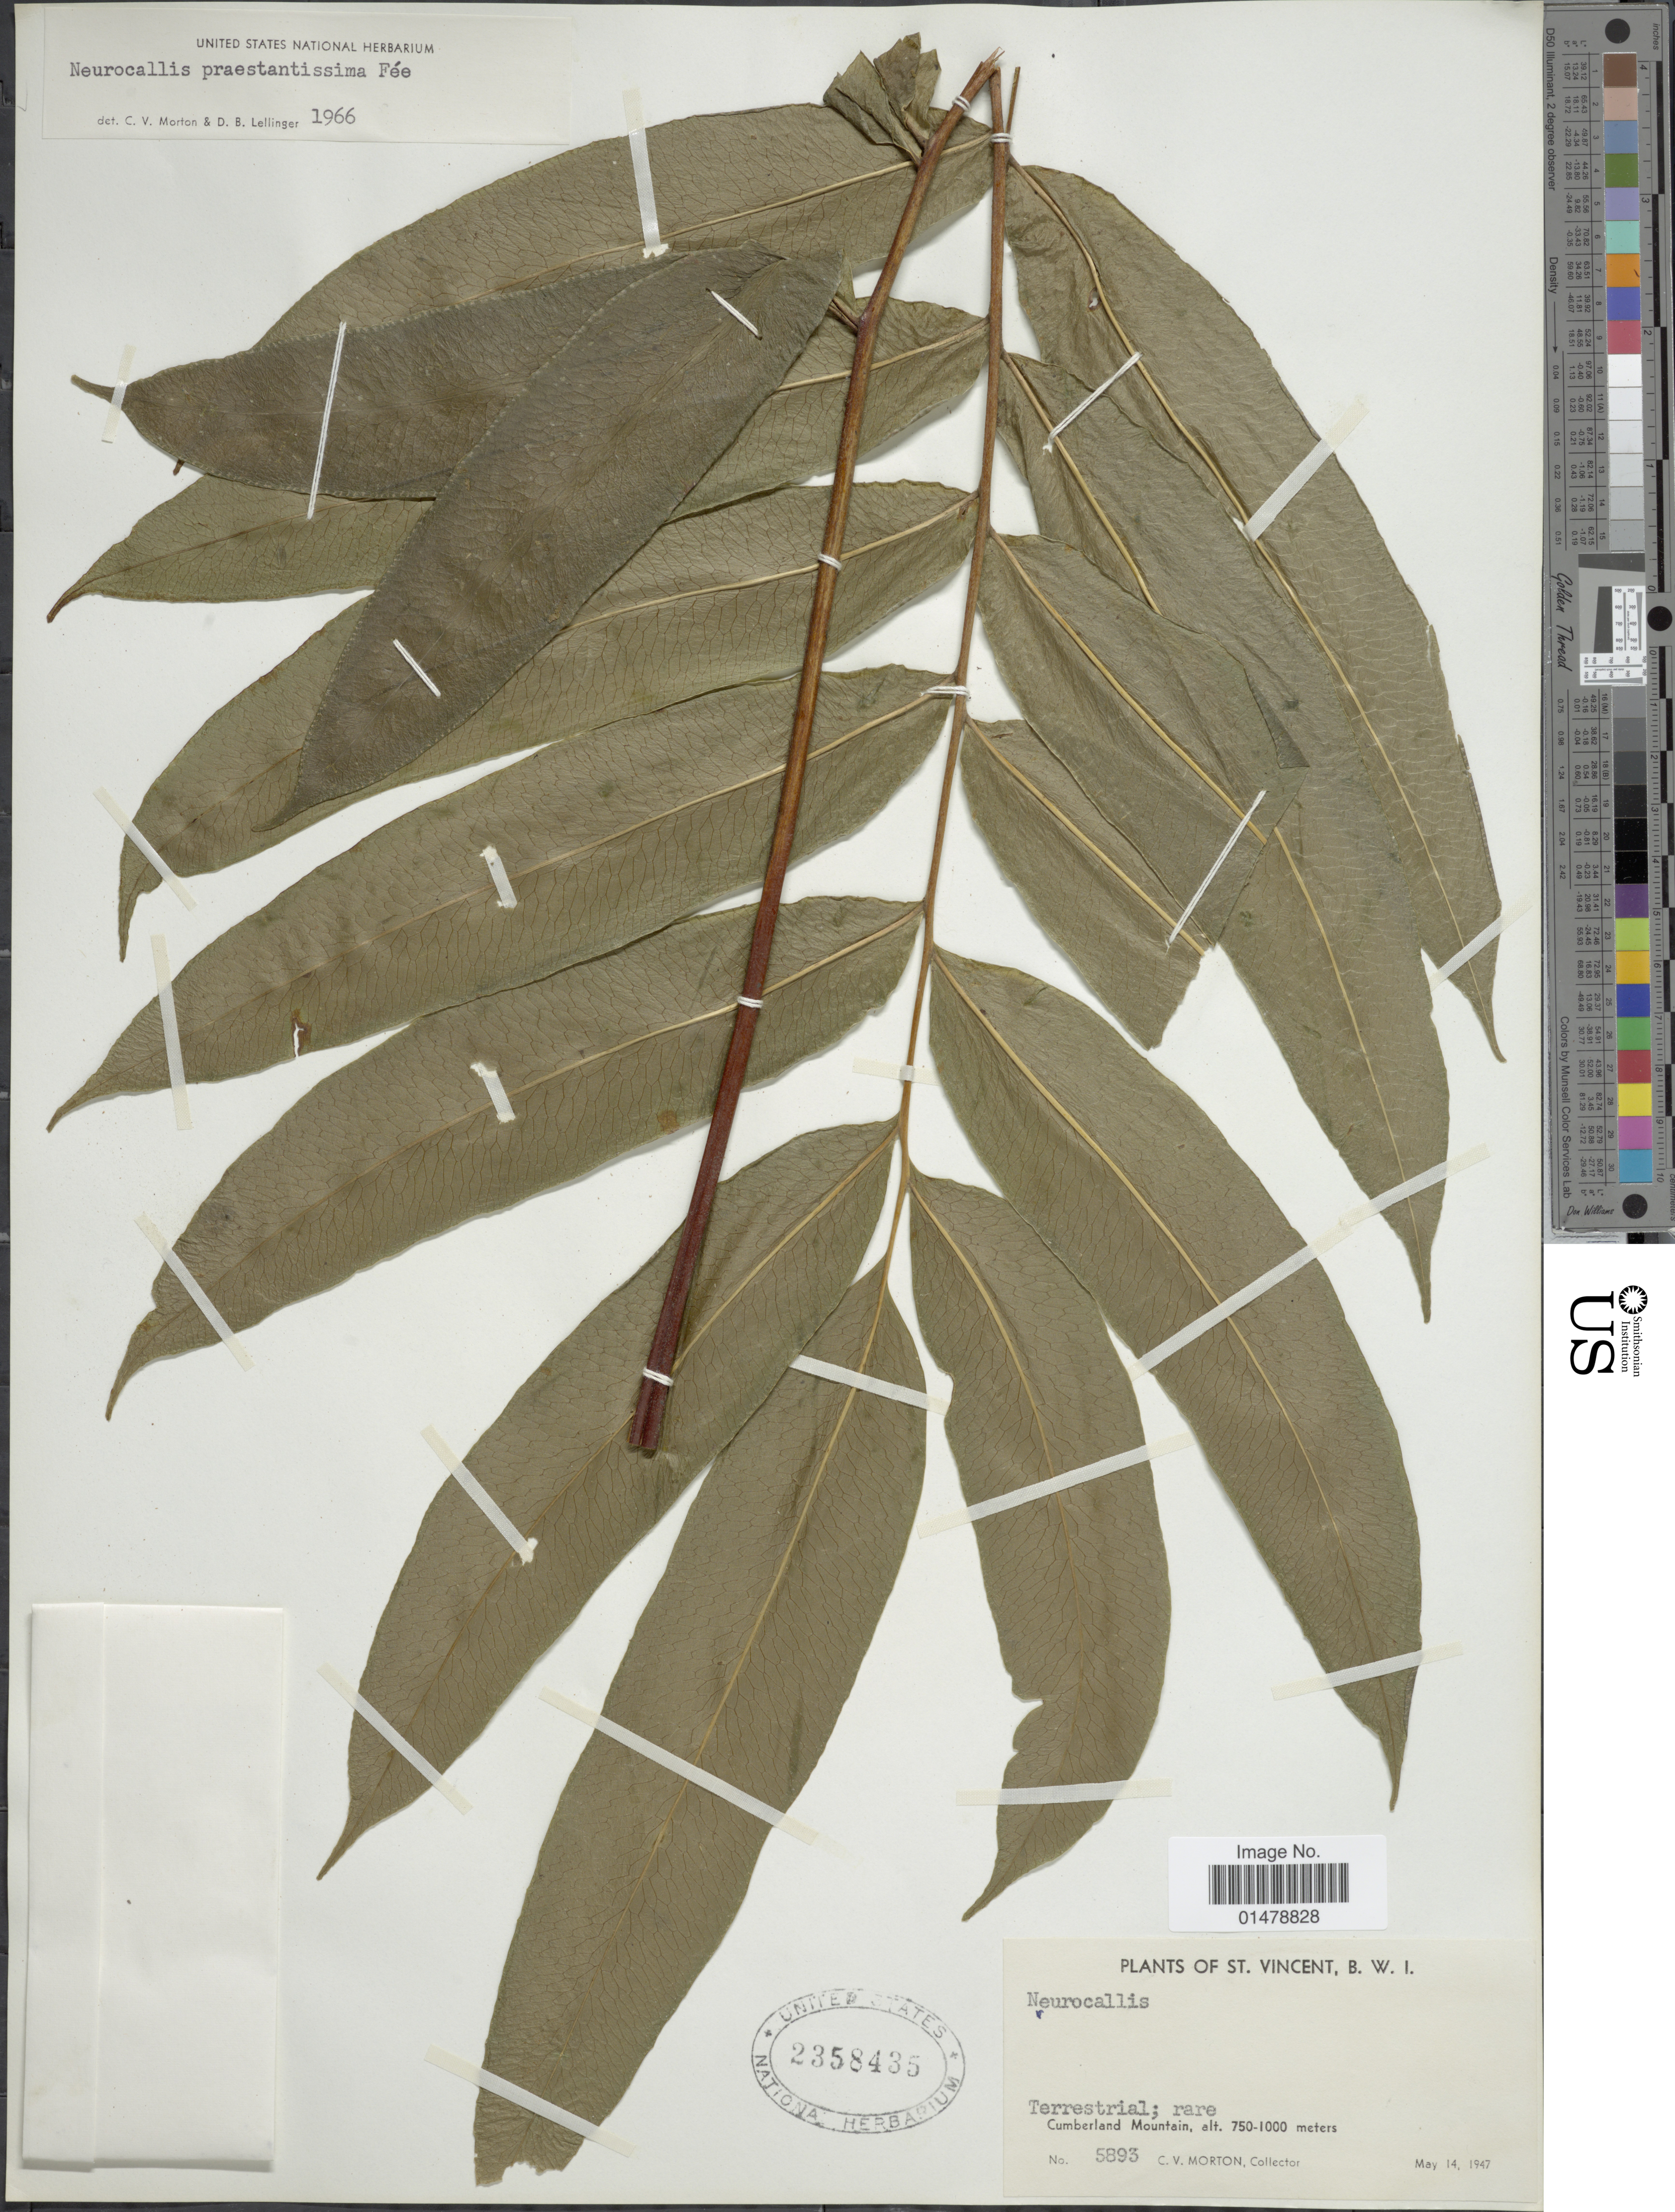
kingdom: Plantae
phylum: Tracheophyta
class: Polypodiopsida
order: Polypodiales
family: Pteridaceae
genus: Pteris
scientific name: Pteris praestantissima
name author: (Bory ex Fée) Christenh.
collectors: C. V. Morton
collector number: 5893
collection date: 1947-05-14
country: St. Vincent - Grenadines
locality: St. Vincent, B.W.I. Cumberland Mountain.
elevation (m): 750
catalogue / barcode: US 2358435